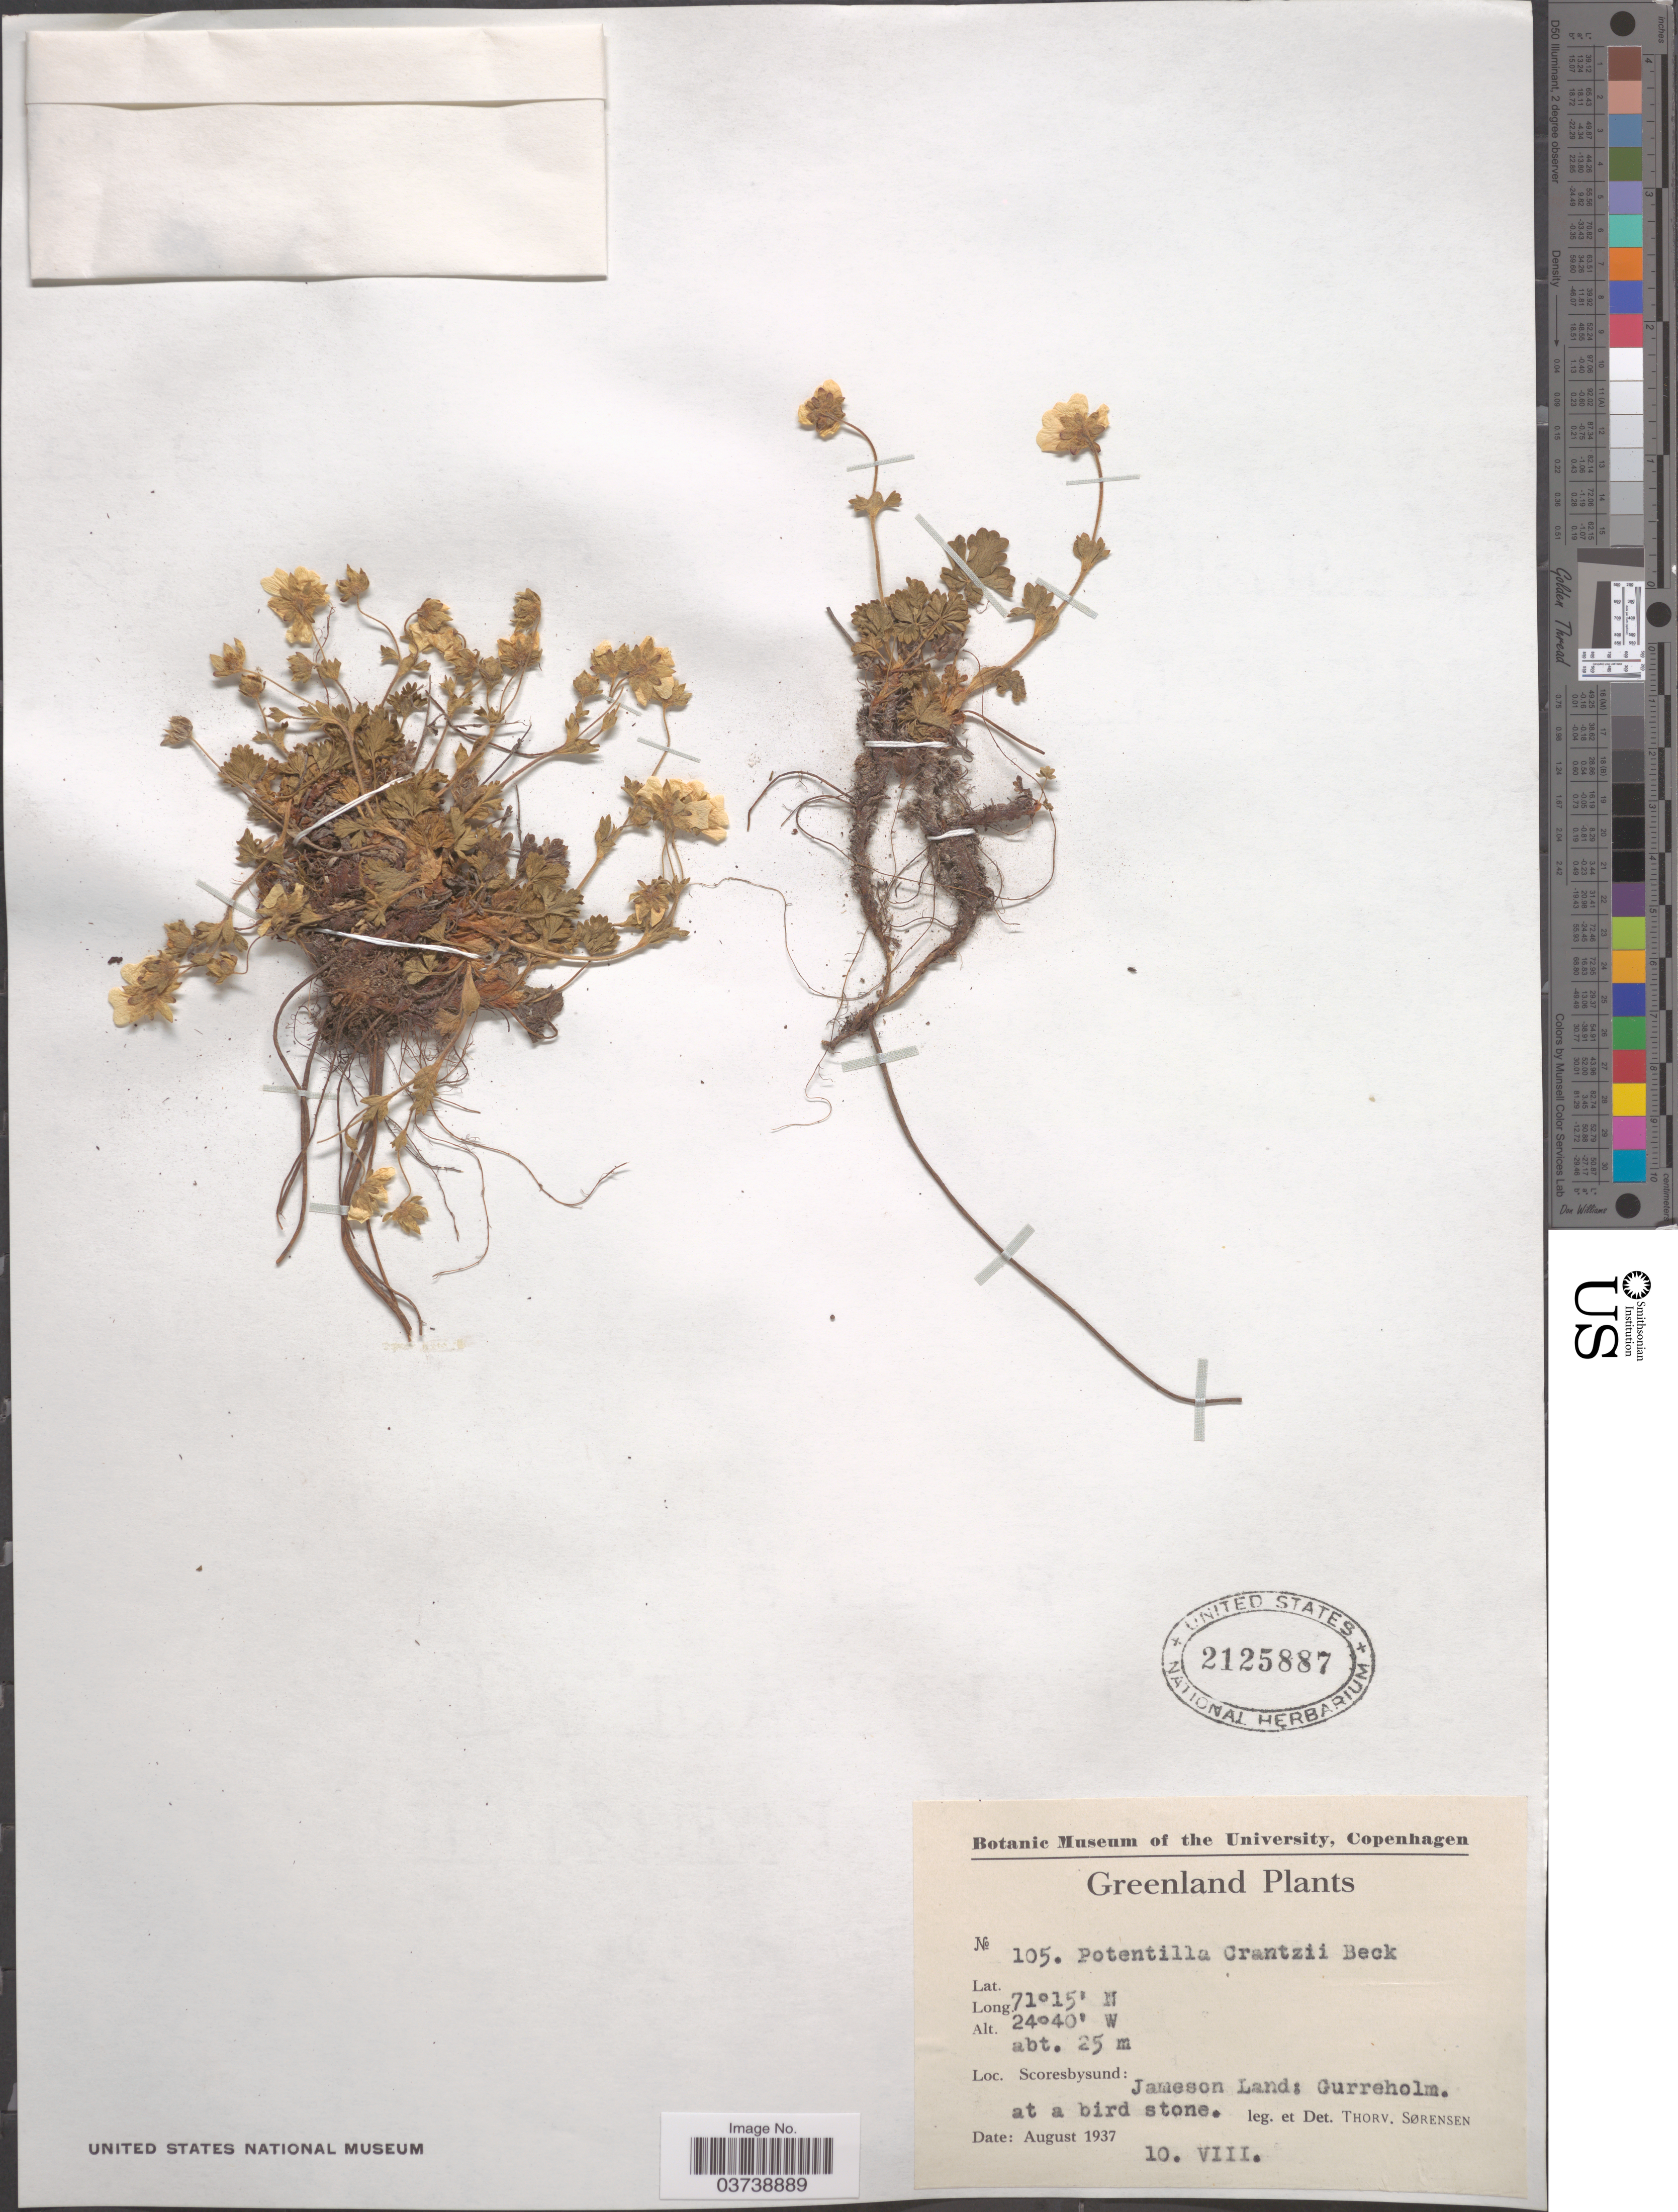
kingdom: Plantae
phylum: Tracheophyta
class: Magnoliopsida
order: Rosales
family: Rosaceae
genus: Potentilla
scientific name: Potentilla crantzii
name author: (Crantz) Beck ex Fritsch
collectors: T. Sorensen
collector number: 105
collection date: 1937-08-10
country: Greenland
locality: Scoresbysund: Jameson Land: Gurreholm.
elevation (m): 25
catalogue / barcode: US 2125887